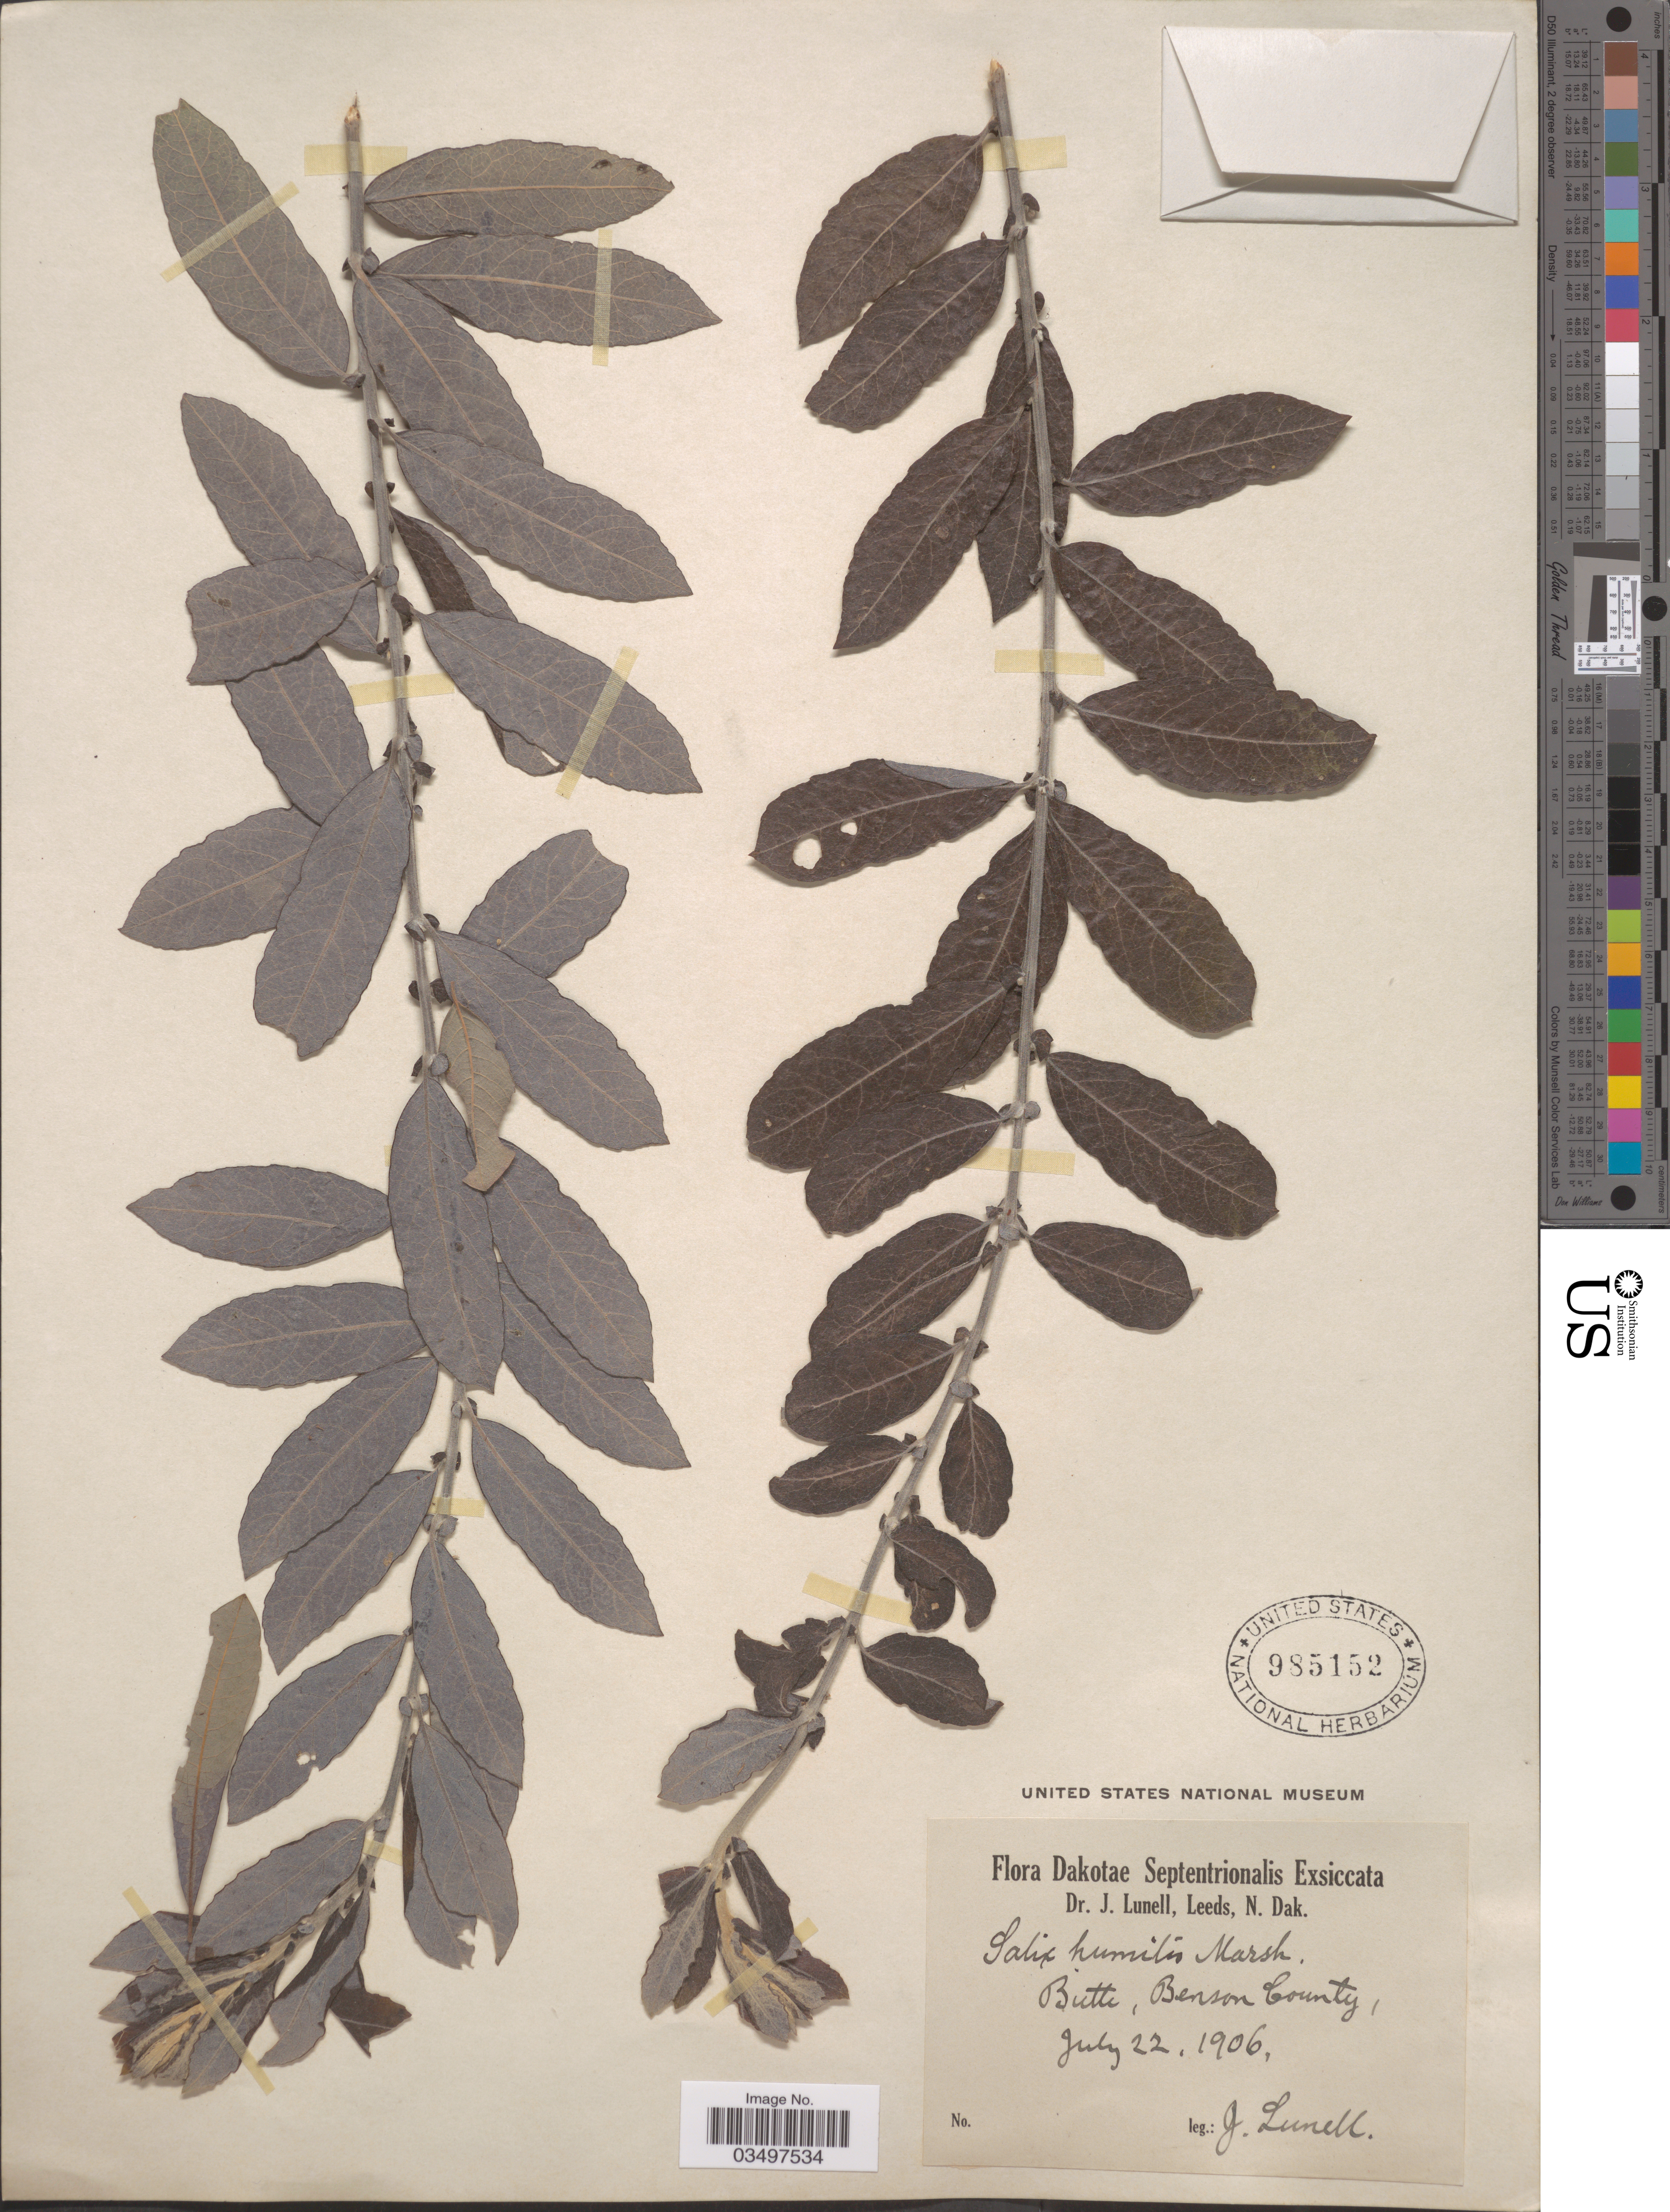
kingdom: Plantae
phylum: Tracheophyta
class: Magnoliopsida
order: Malpighiales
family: Salicaceae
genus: Salix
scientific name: Salix humilis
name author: Marshall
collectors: J. Lunell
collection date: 1906-07-22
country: United States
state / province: North Dakota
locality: Butte, Benson County.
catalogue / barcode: US 985152